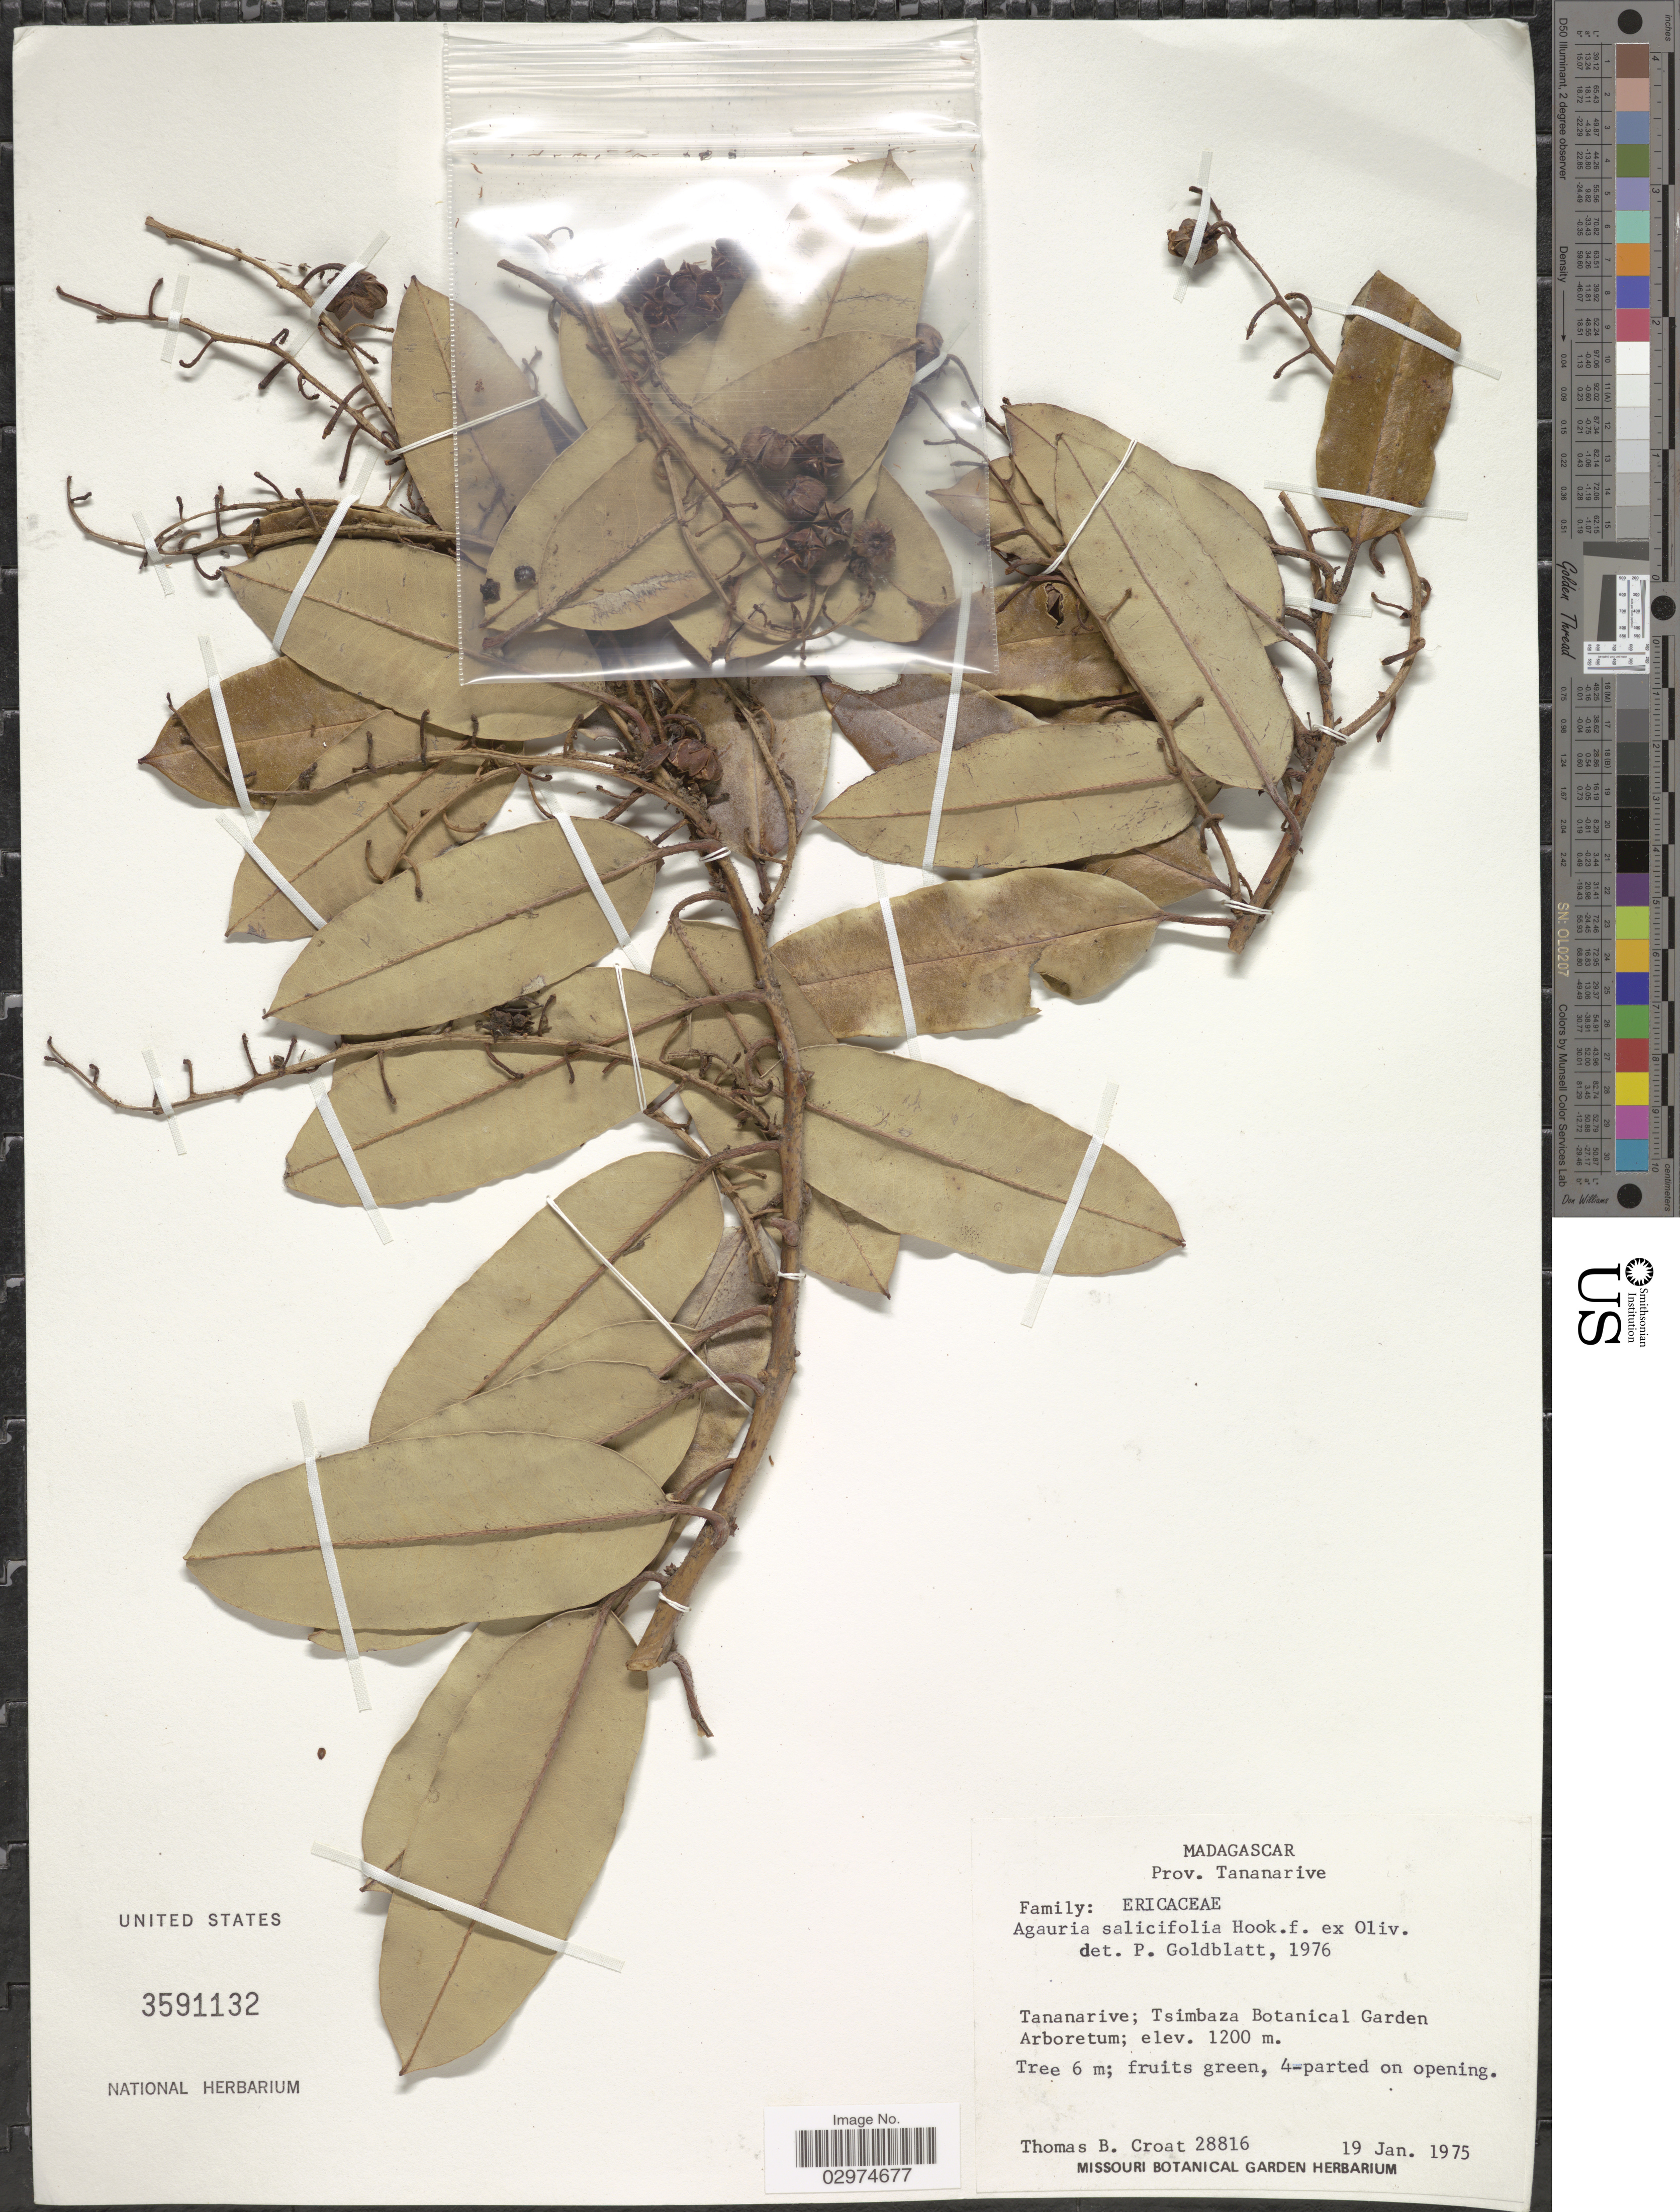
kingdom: Plantae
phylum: Tracheophyta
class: Magnoliopsida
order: Ericales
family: Ericaceae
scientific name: Aguaria salicifolia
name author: (Comm. ex Lam.) Hook. f. ex Oliv.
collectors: T. B. Croat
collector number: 28816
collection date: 1975-01-19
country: Madagascar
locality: Prov. Tananarive, Tsimbaza Botanical Garden.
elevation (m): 1200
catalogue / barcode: US 3591132